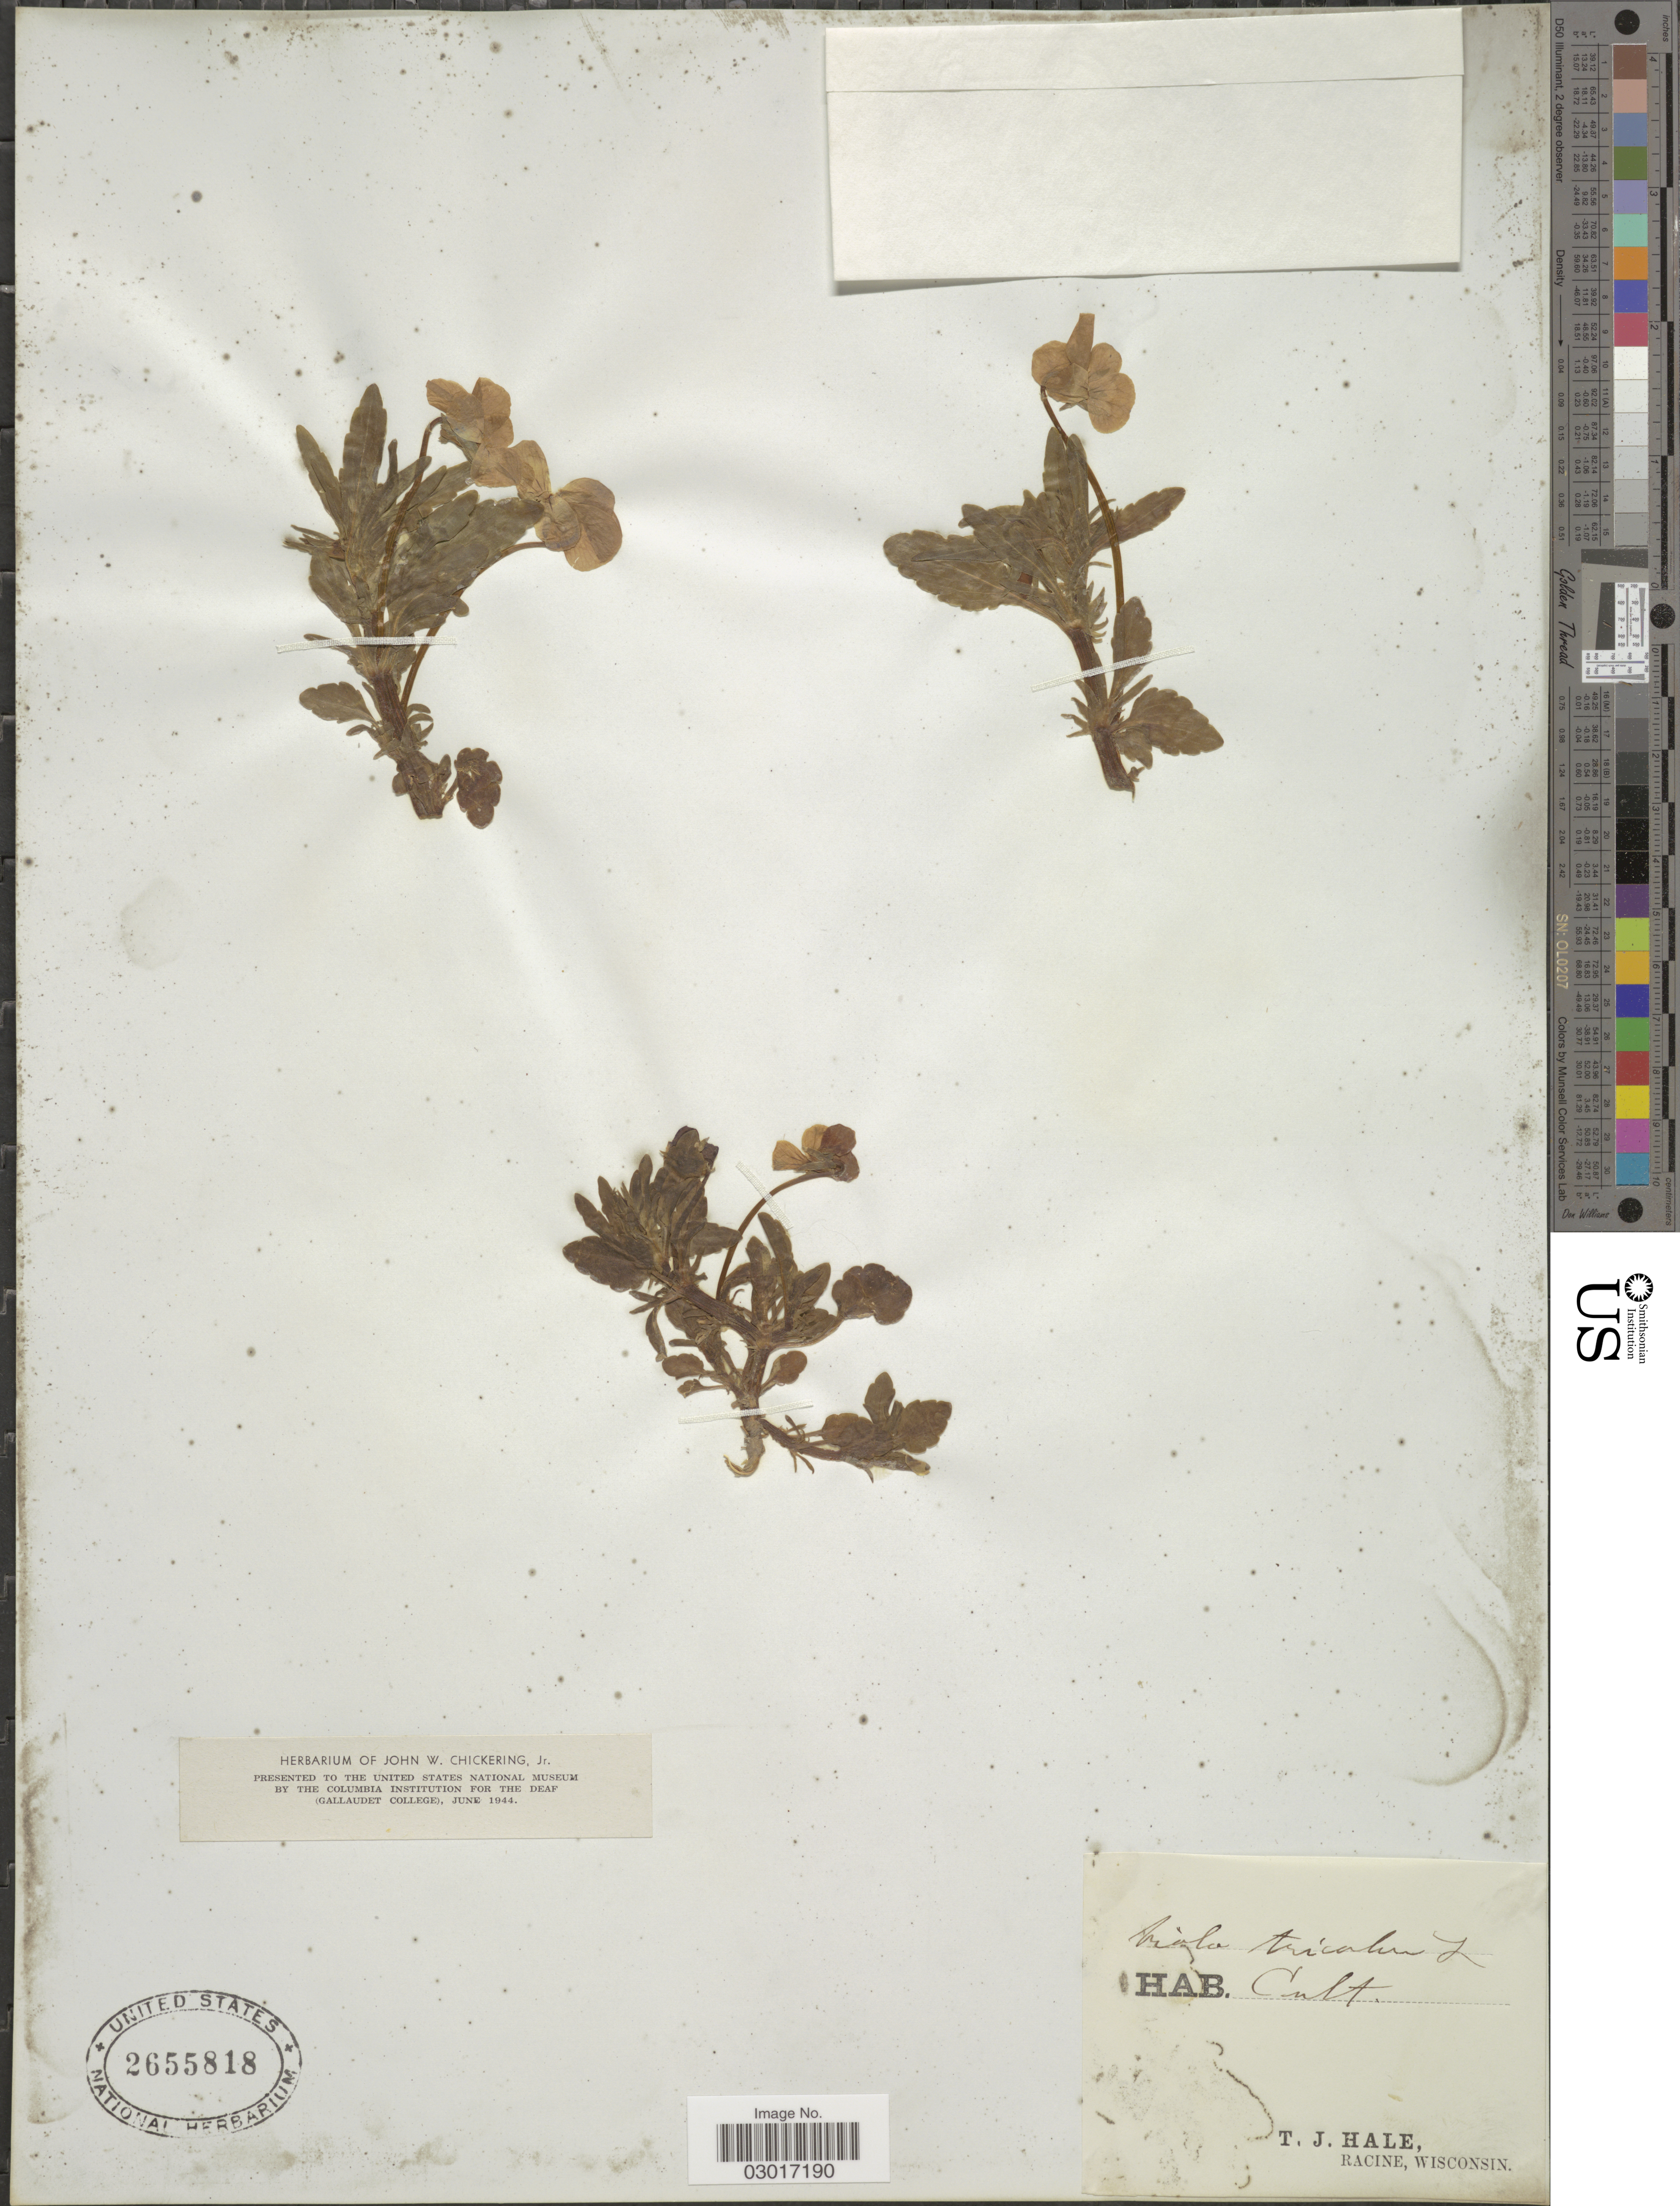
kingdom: Plantae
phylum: Tracheophyta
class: Magnoliopsida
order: Malpighiales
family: Violaceae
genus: Viola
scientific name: Viola tricolor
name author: L.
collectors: T. Hale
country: United States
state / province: Wisconsin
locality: Racine.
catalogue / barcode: US 2655818